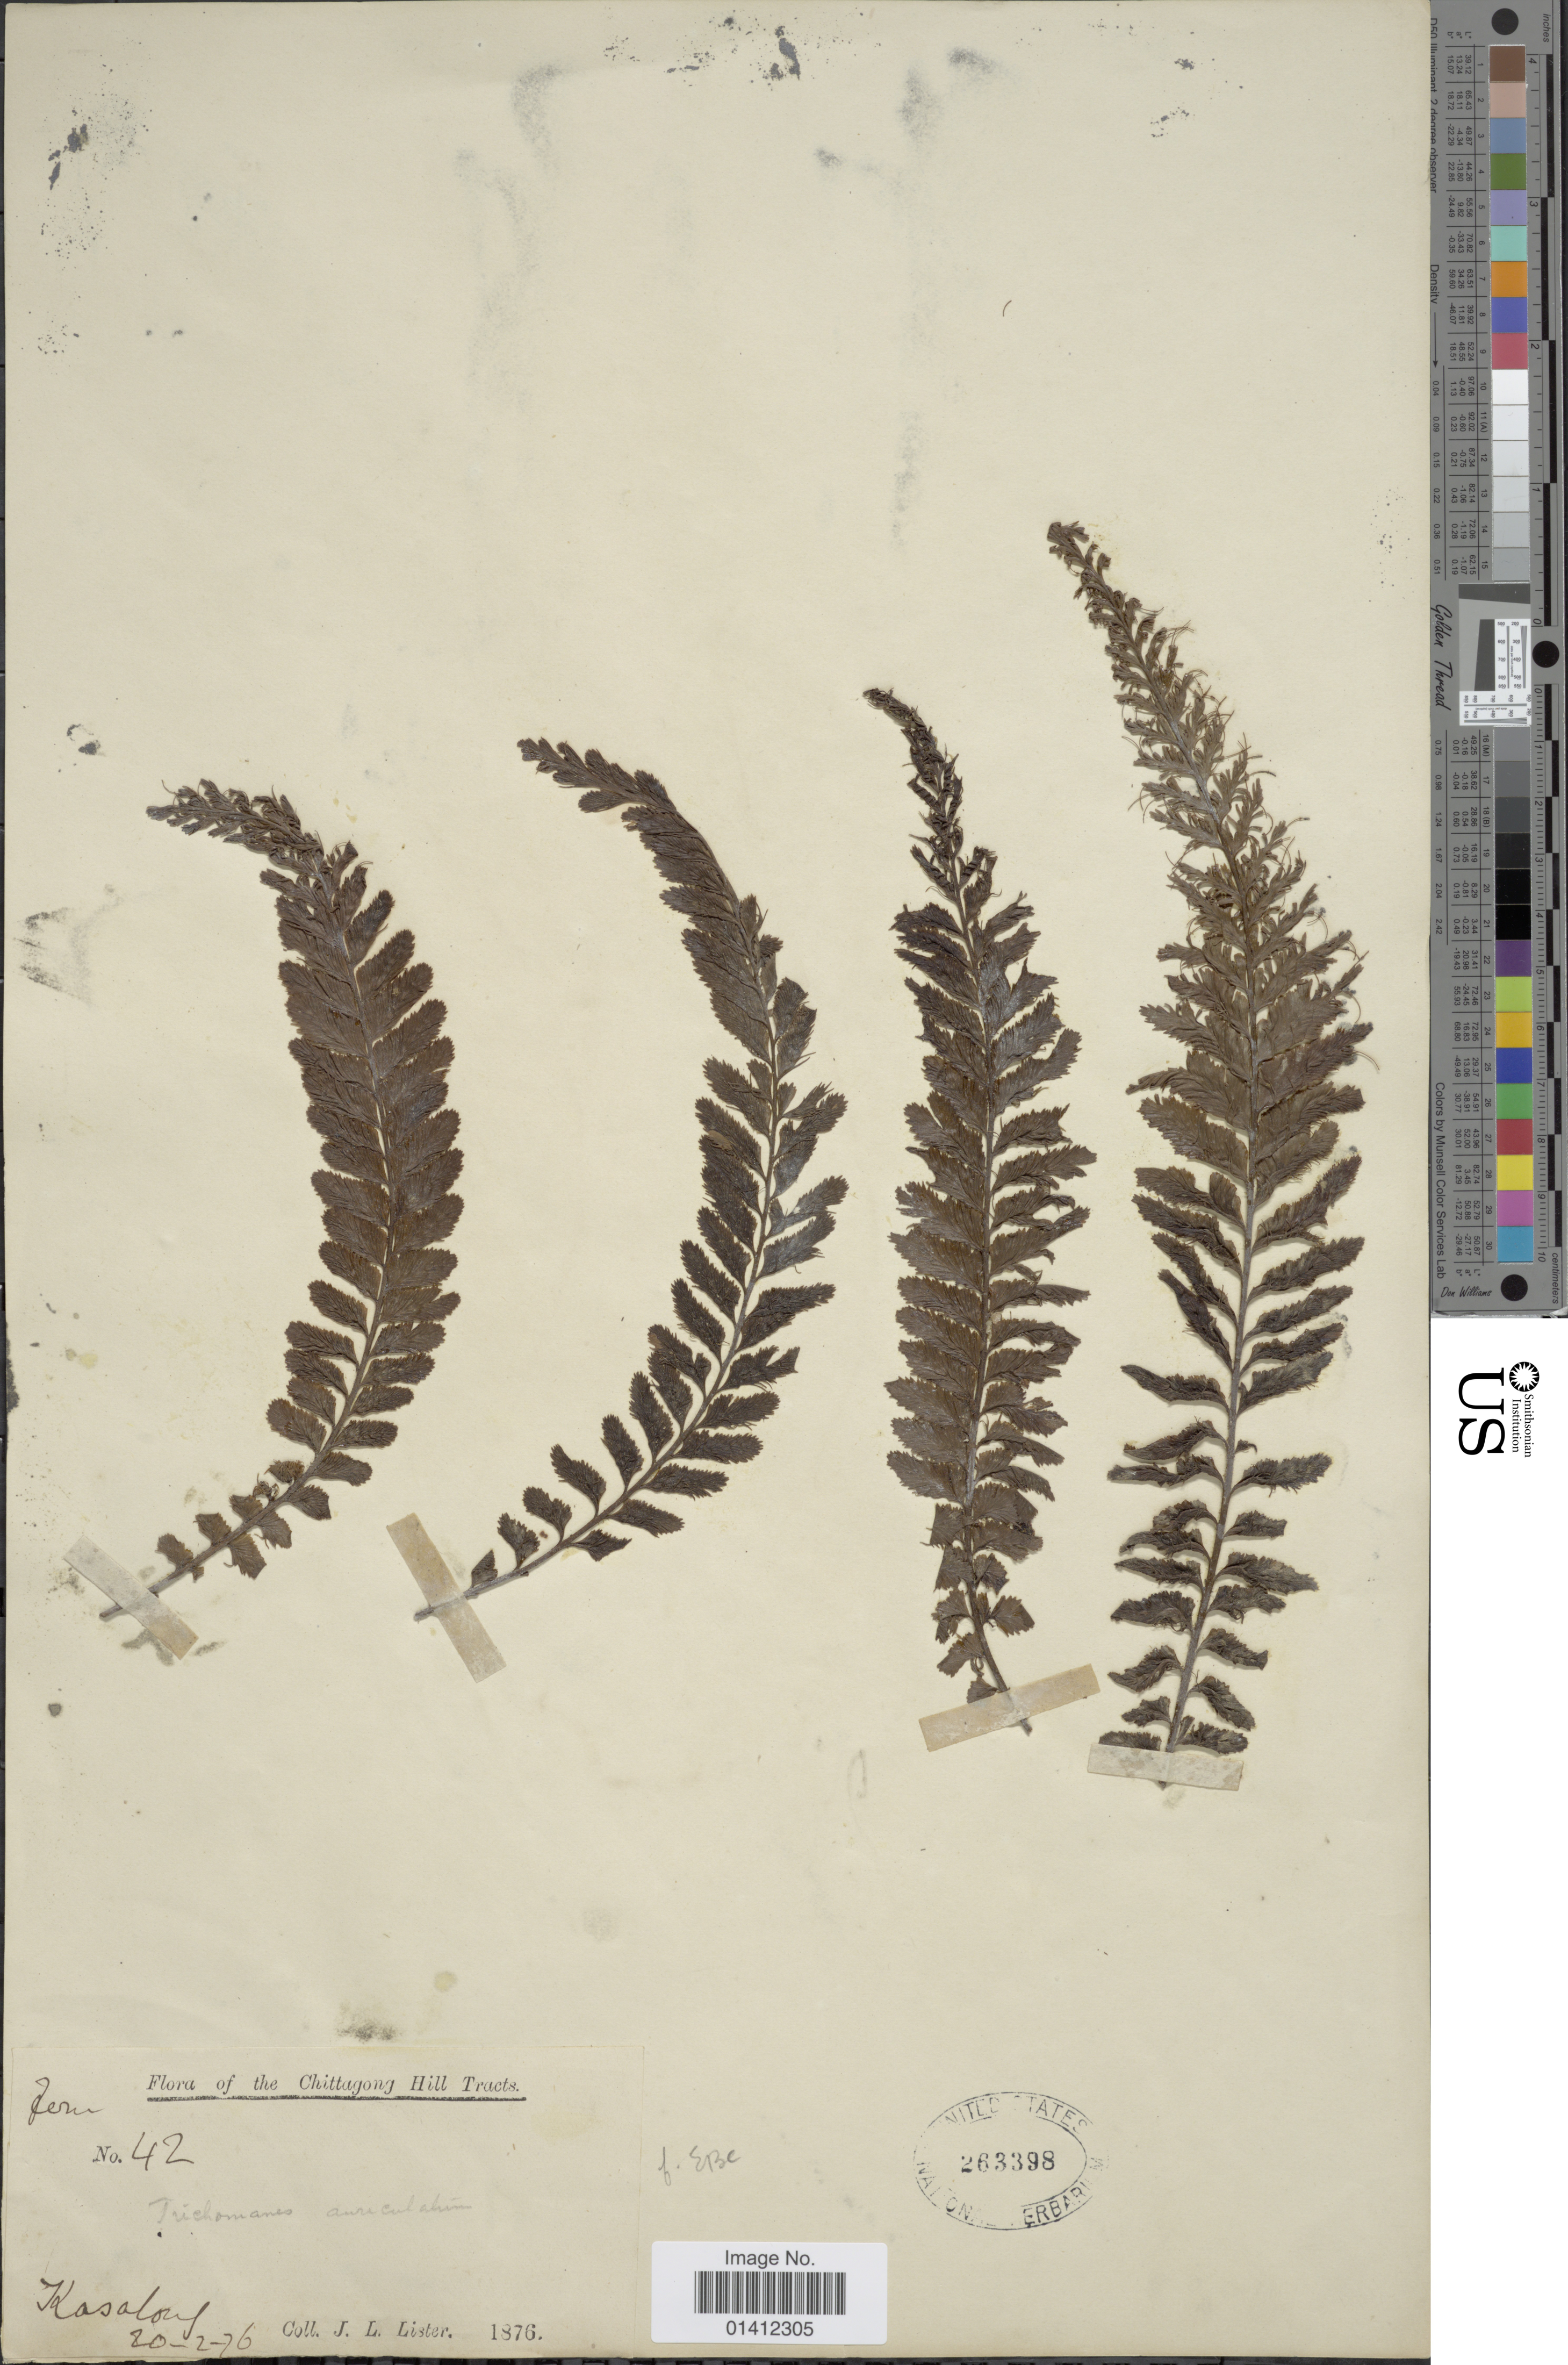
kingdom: Plantae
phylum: Tracheophyta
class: Polypodiopsida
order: Hymenophyllales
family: Hymenophyllaceae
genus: Vandenboschia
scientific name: Vandenboschia auriculata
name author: (Blume) Copel.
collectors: J. Lister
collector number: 42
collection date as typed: Transcribed d/m/y: 20/2/76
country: Bangladesh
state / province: Chittagong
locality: Chittagong Hill Tracts. Kasalong. [interpreted]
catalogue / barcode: US 263398